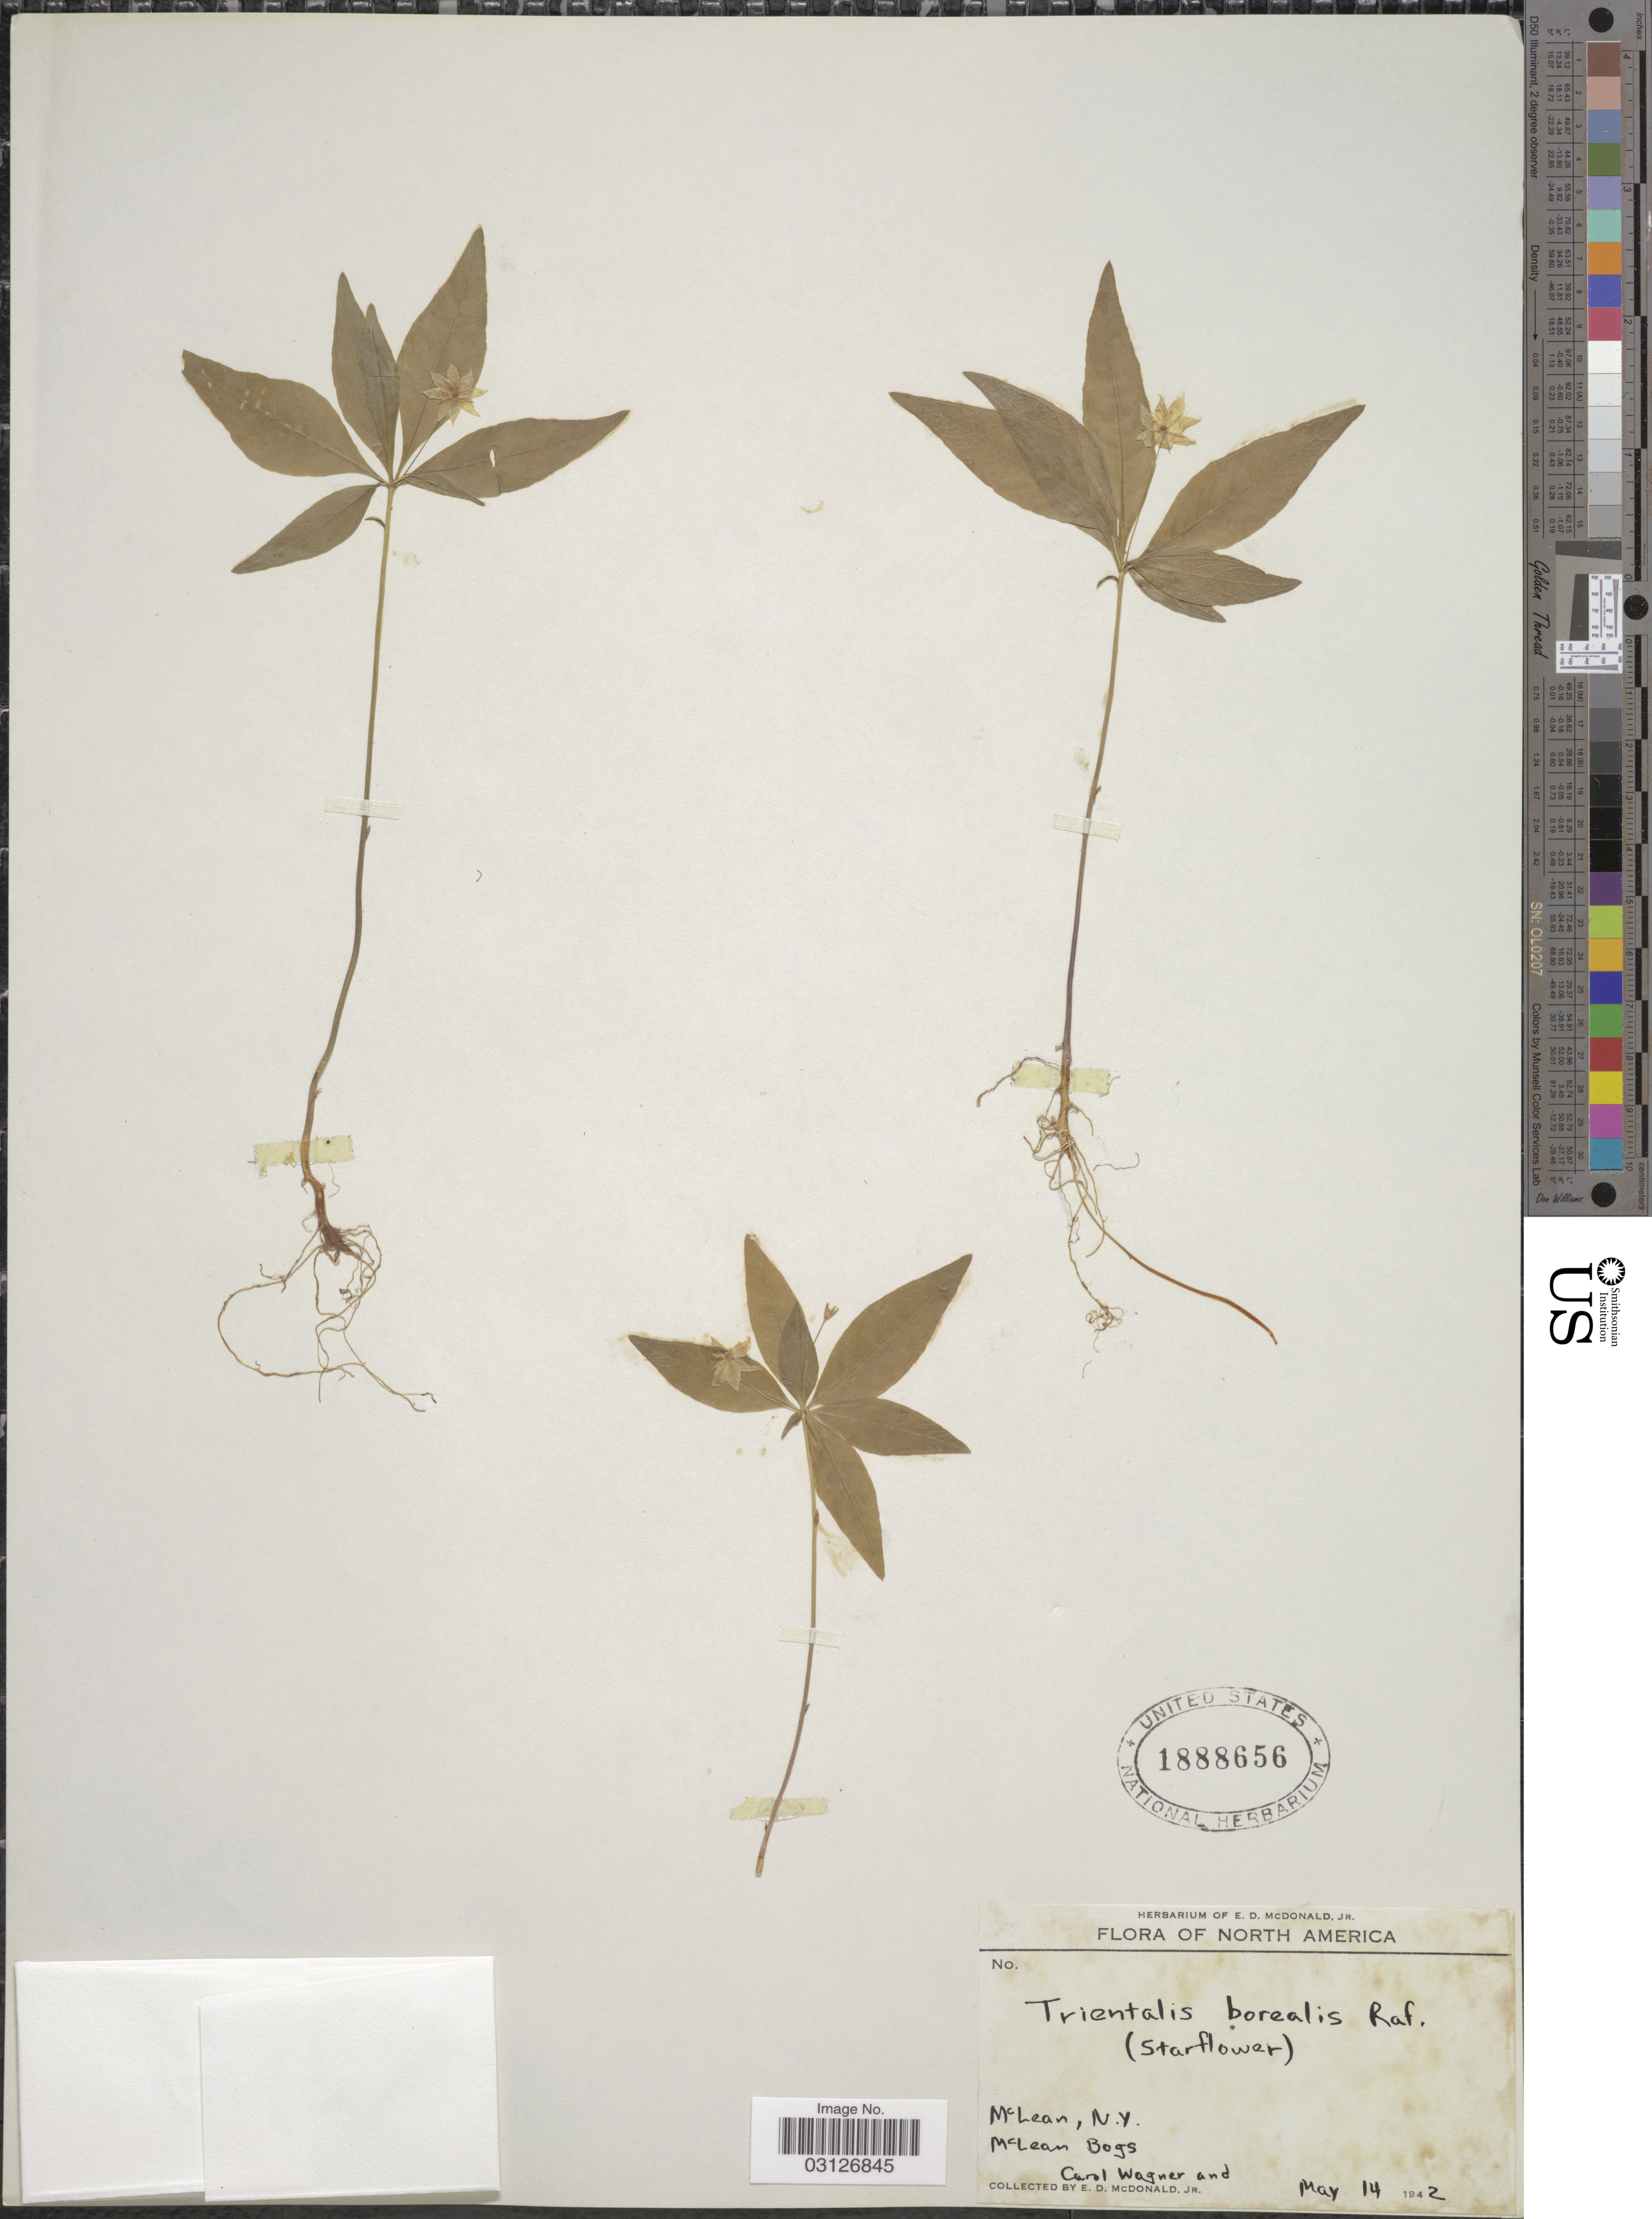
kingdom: Plantae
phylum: Tracheophyta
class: Magnoliopsida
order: Ericales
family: Primulaceae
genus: Trientalis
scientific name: Trientalis borealis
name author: Raf.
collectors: E. D. McDonald Jr. & C. Wagner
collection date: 1942-05-14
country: United States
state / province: New York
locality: McLean, N.Y. McLean Bogs.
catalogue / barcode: US 1888656